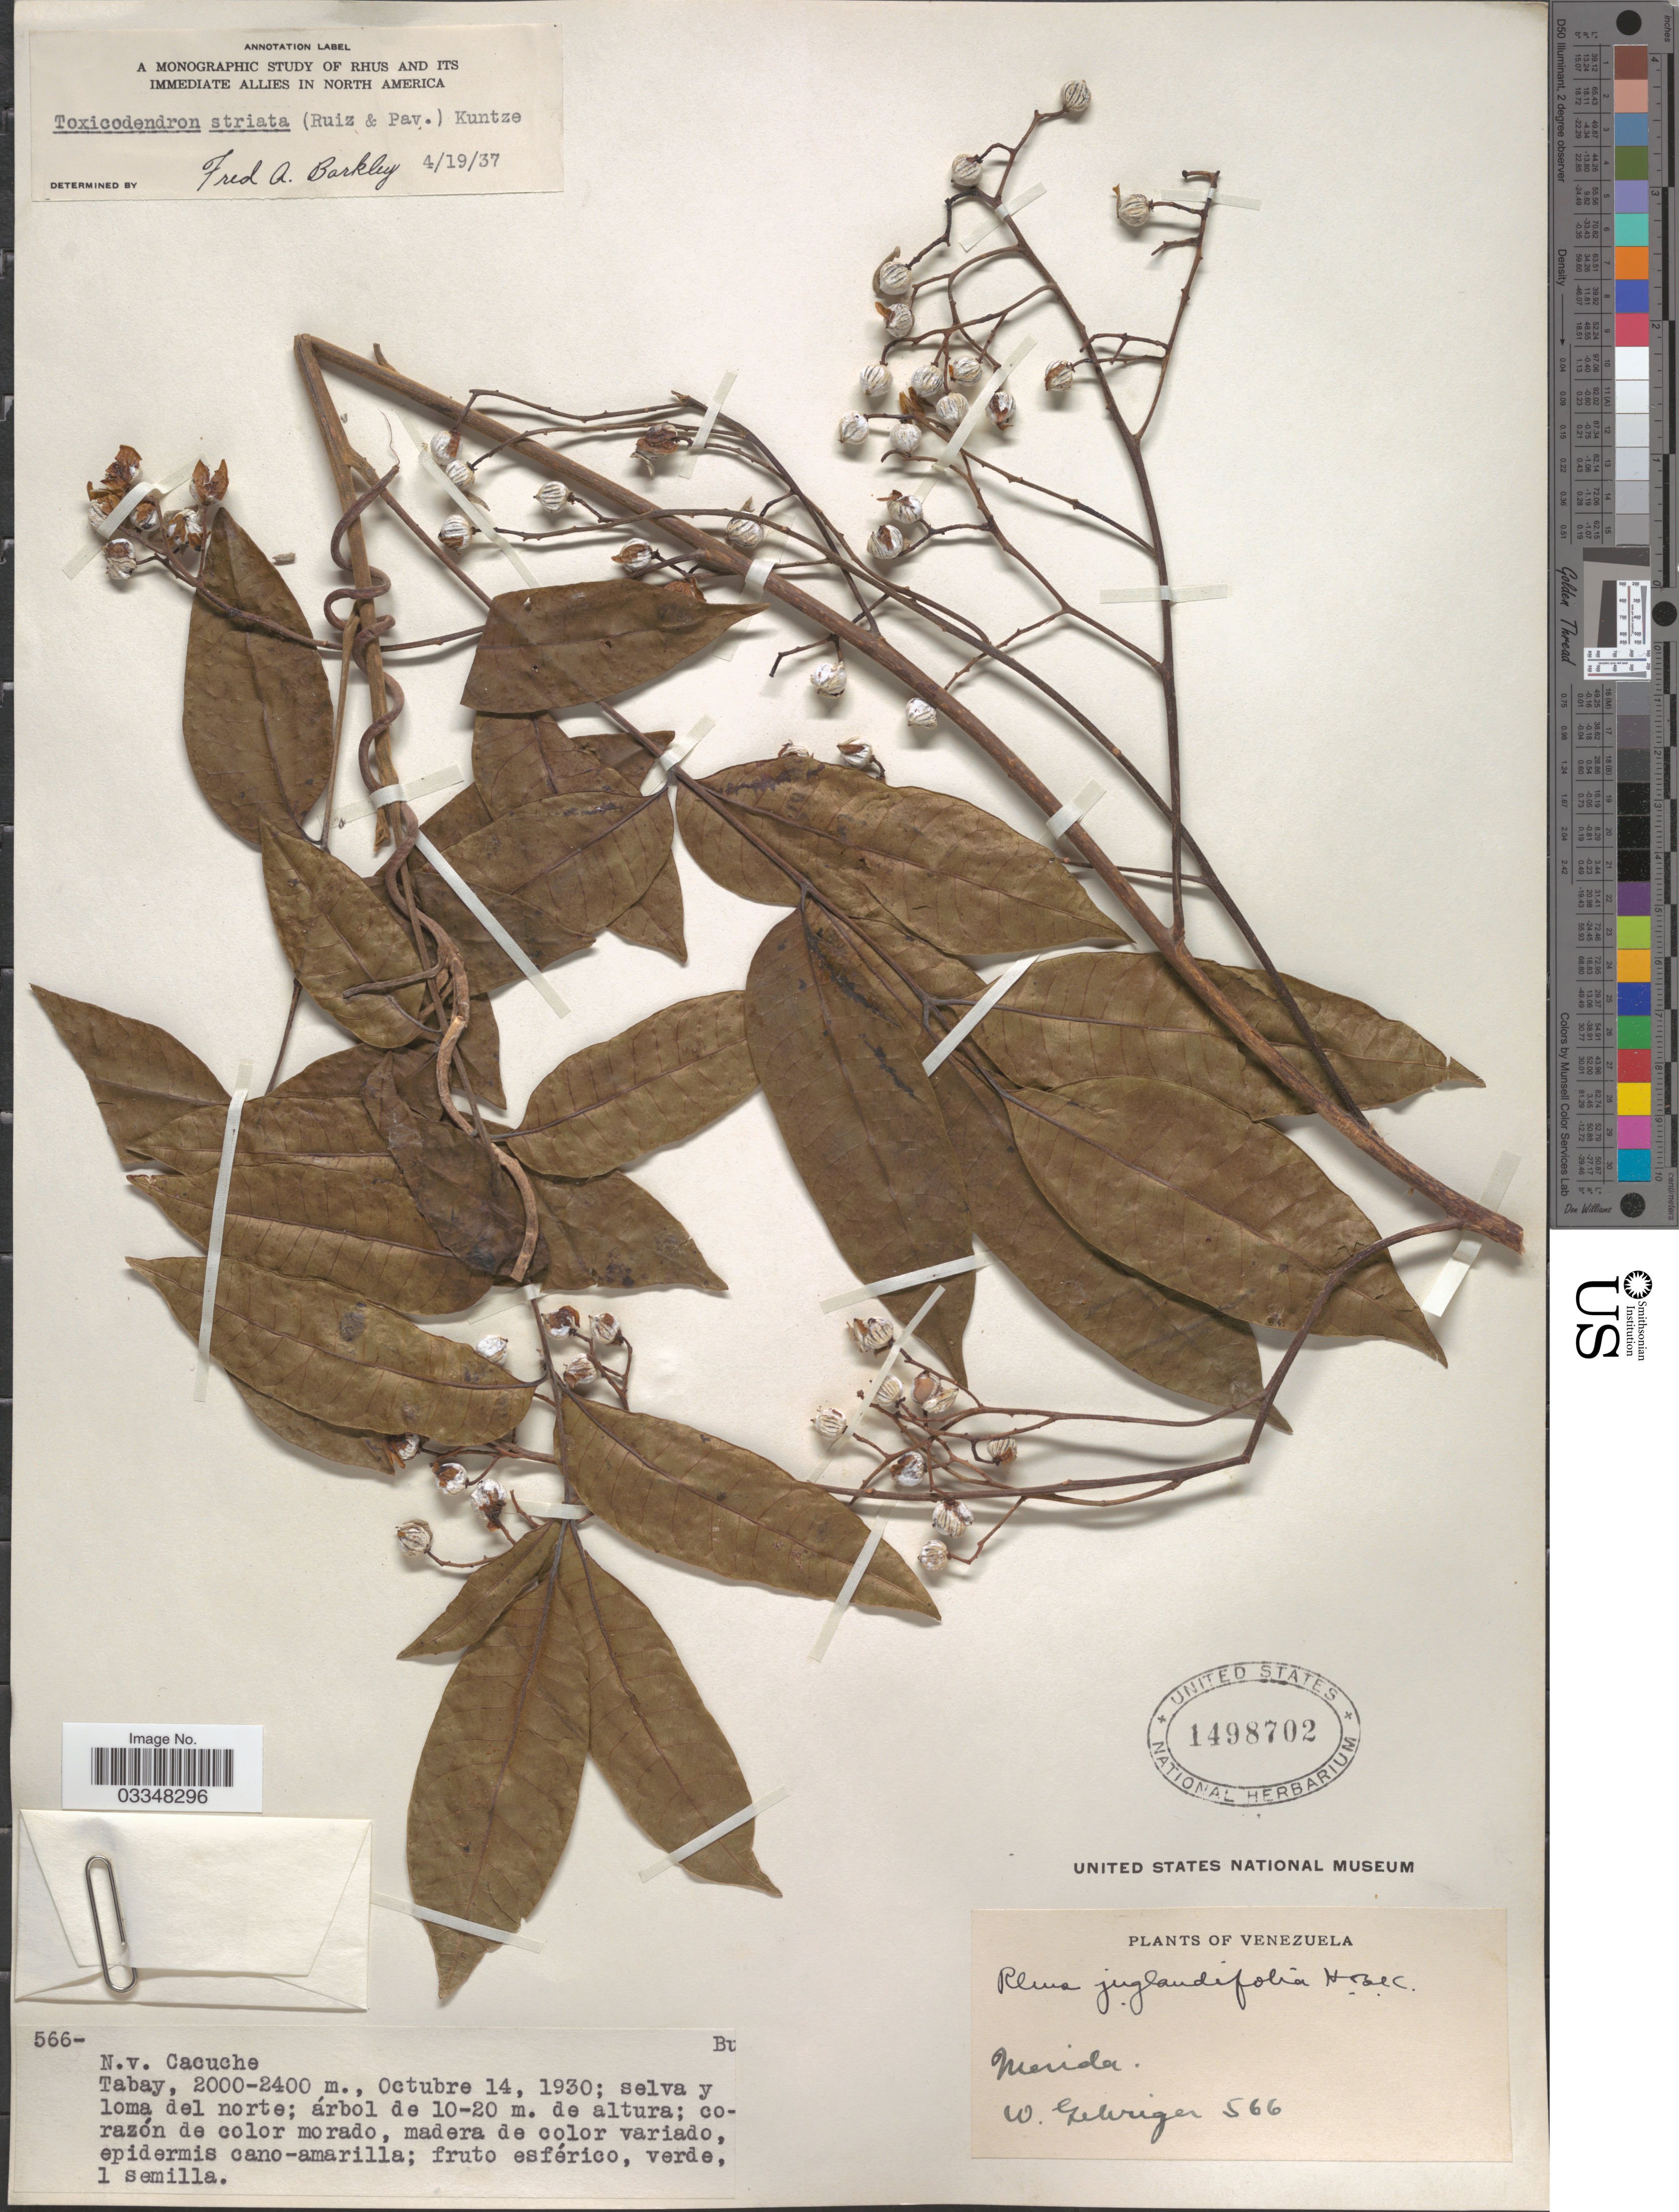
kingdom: Plantae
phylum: Tracheophyta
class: Magnoliopsida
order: Sapindales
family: Anacardiaceae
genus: Toxicodendron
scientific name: Toxicodendron striatum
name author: (Ruiz & Pav.) Kuntze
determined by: Mitchell, John D.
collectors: W. Gehriger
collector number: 566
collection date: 1930-10-14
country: Venezuela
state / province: Mérida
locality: Tabay. Selva y loma del norte.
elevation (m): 2000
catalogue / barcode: US 1498702